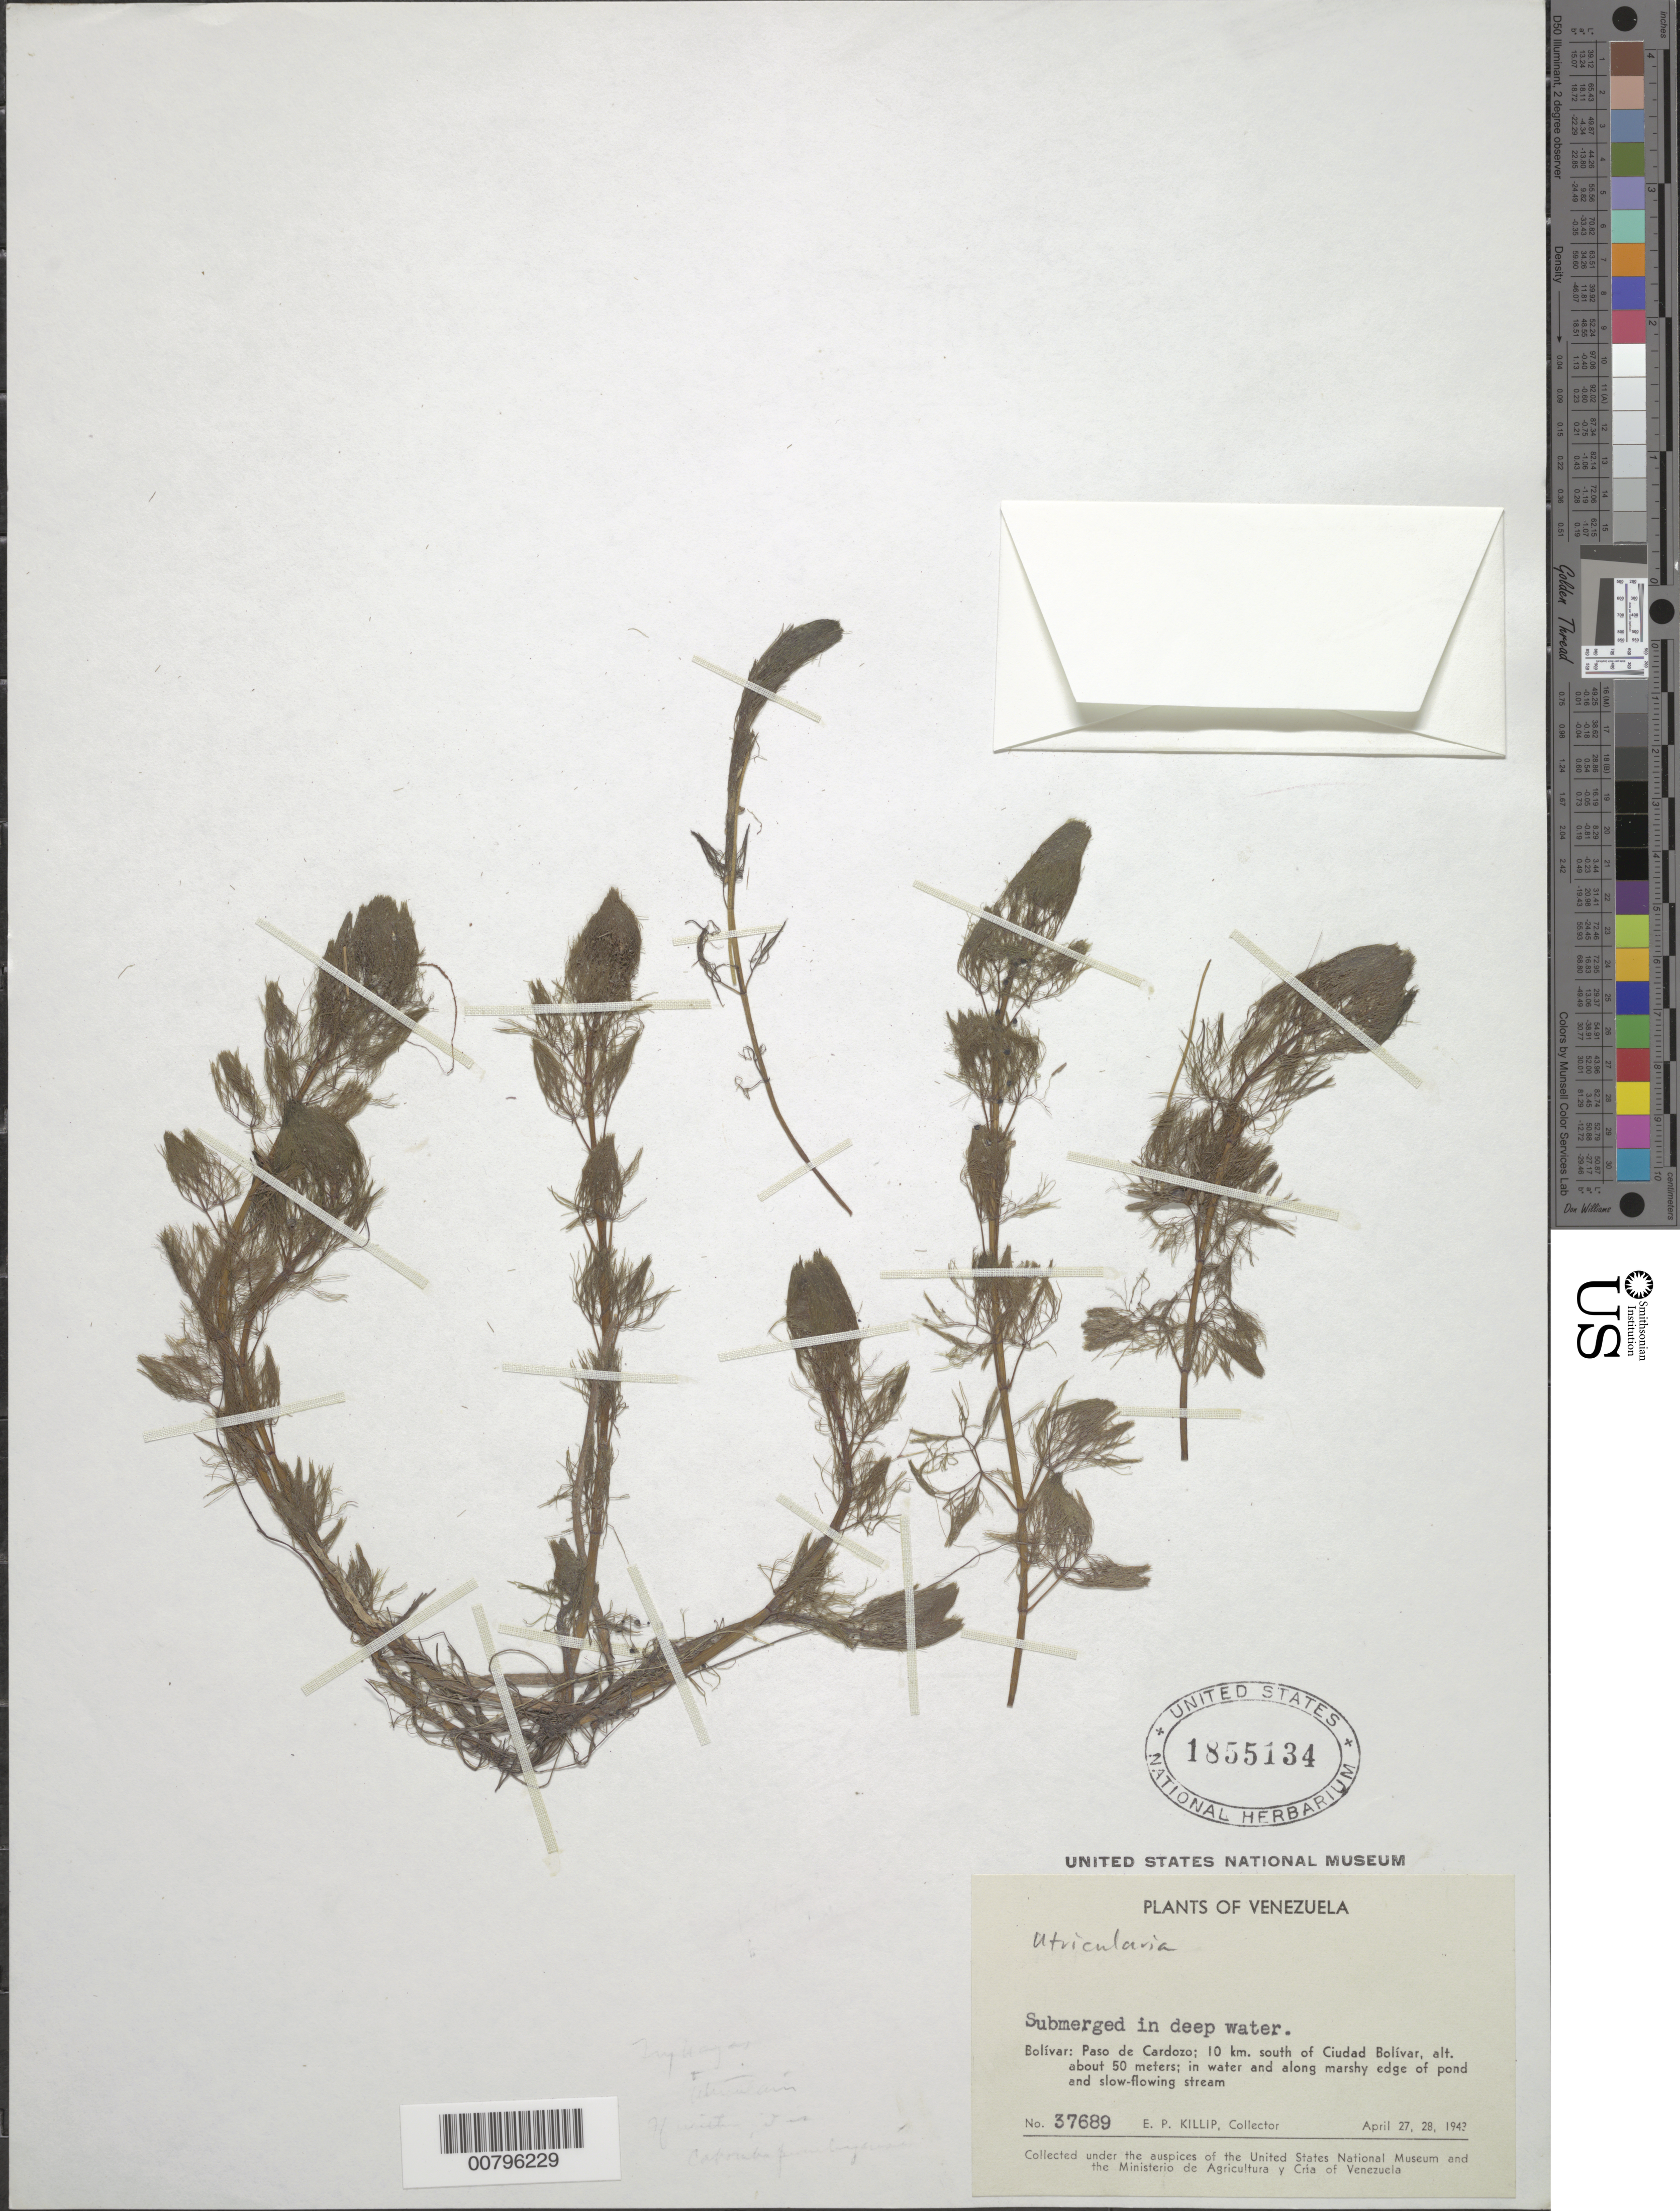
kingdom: Plantae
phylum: Tracheophyta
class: Magnoliopsida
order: Lamiales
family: Lentibulariaceae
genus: Utricularia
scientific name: Utricularia sp.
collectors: E. P. Killip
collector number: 37689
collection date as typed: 27-Apr-43 to 28-Apr-43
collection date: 1943-04-27/1943-04-28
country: Venezuela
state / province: Bolívar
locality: Paso de Cardozo; 10 km south of Ciudad Bolívar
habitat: In water and along marshy edge of pond and slow-flowing stream, growing in deep water; submerged in deep water.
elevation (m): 50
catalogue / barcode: US 1855134